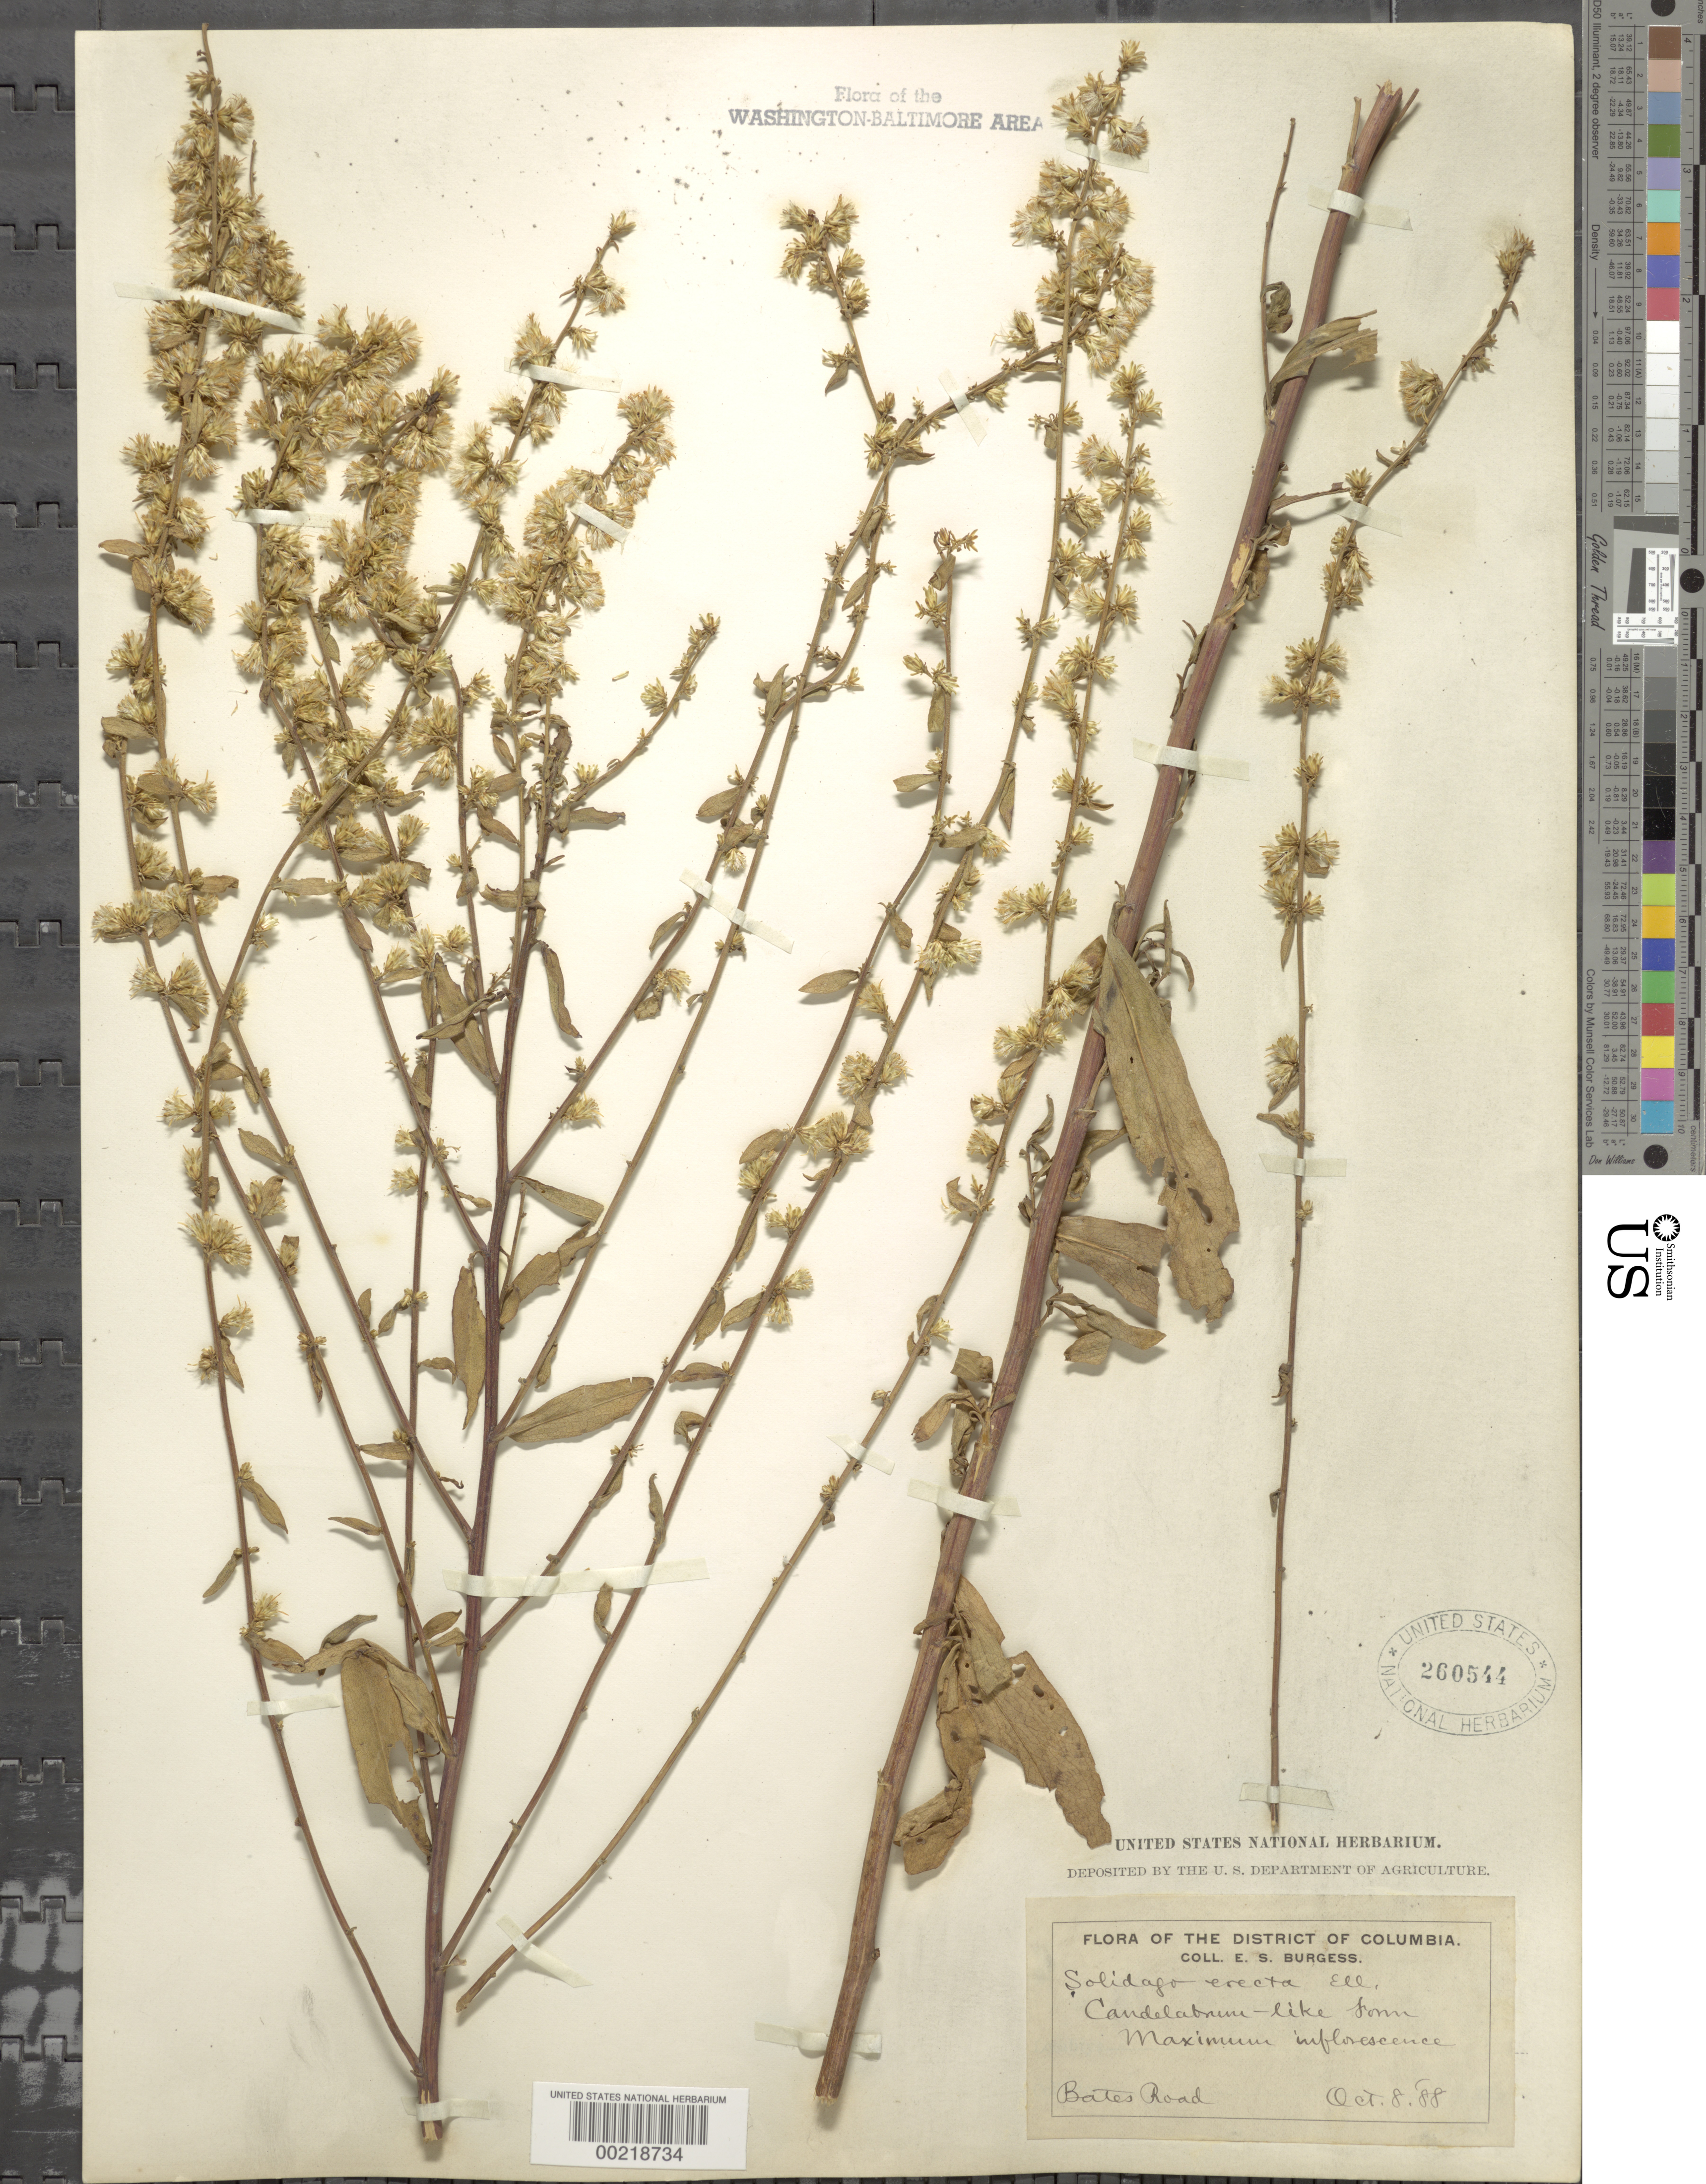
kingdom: Plantae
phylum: Tracheophyta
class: Magnoliopsida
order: Asterales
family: Asteraceae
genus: Solidago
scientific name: Solidago erecta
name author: Pursh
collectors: E. Burgess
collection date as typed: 08 Oct 1888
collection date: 1888-10-08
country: United States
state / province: District of Columbia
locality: Bates Road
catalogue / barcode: US 260544